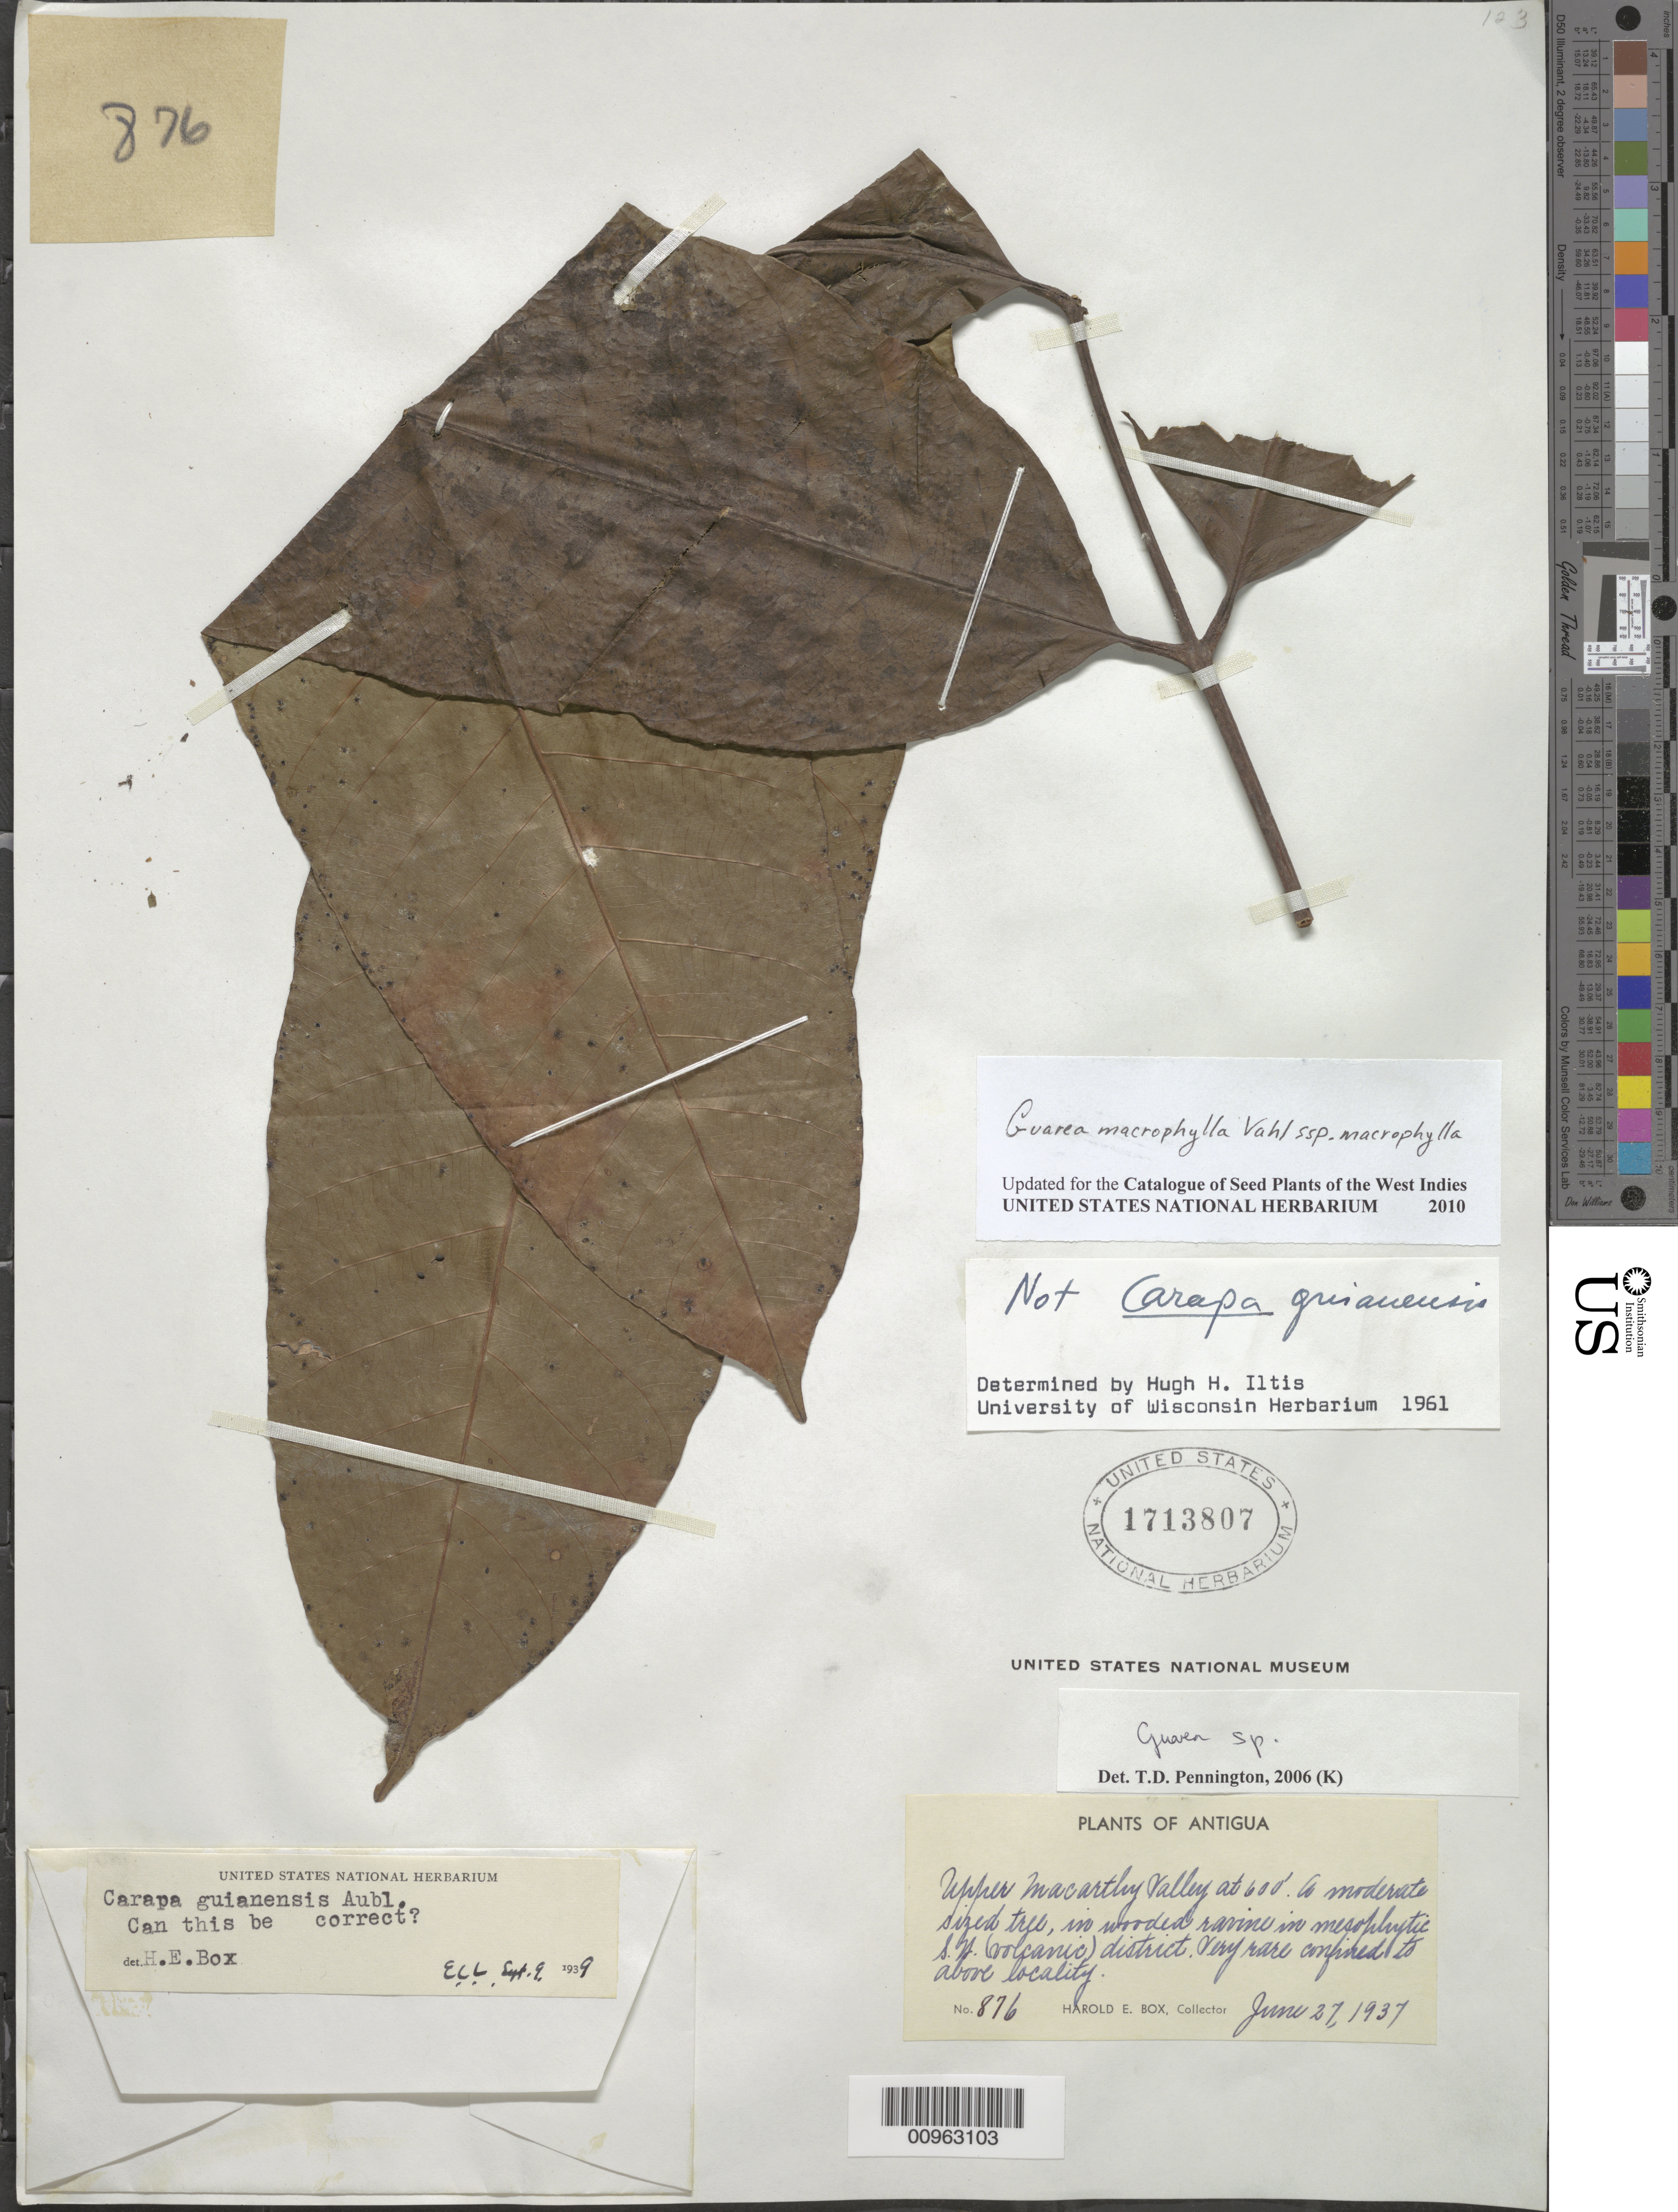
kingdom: Plantae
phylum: Tracheophyta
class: Magnoliopsida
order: Sapindales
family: Meliaceae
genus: Guarea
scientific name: Guarea sp.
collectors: H. E. Box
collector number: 876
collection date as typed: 27 Jun 1937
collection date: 1937-06-27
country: Antigua and Barbuda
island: Antigua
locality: Upper Macarthy Valley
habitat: In wooded ravine in mesophytic SW (Volcanic) district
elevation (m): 600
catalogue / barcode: US 1713807